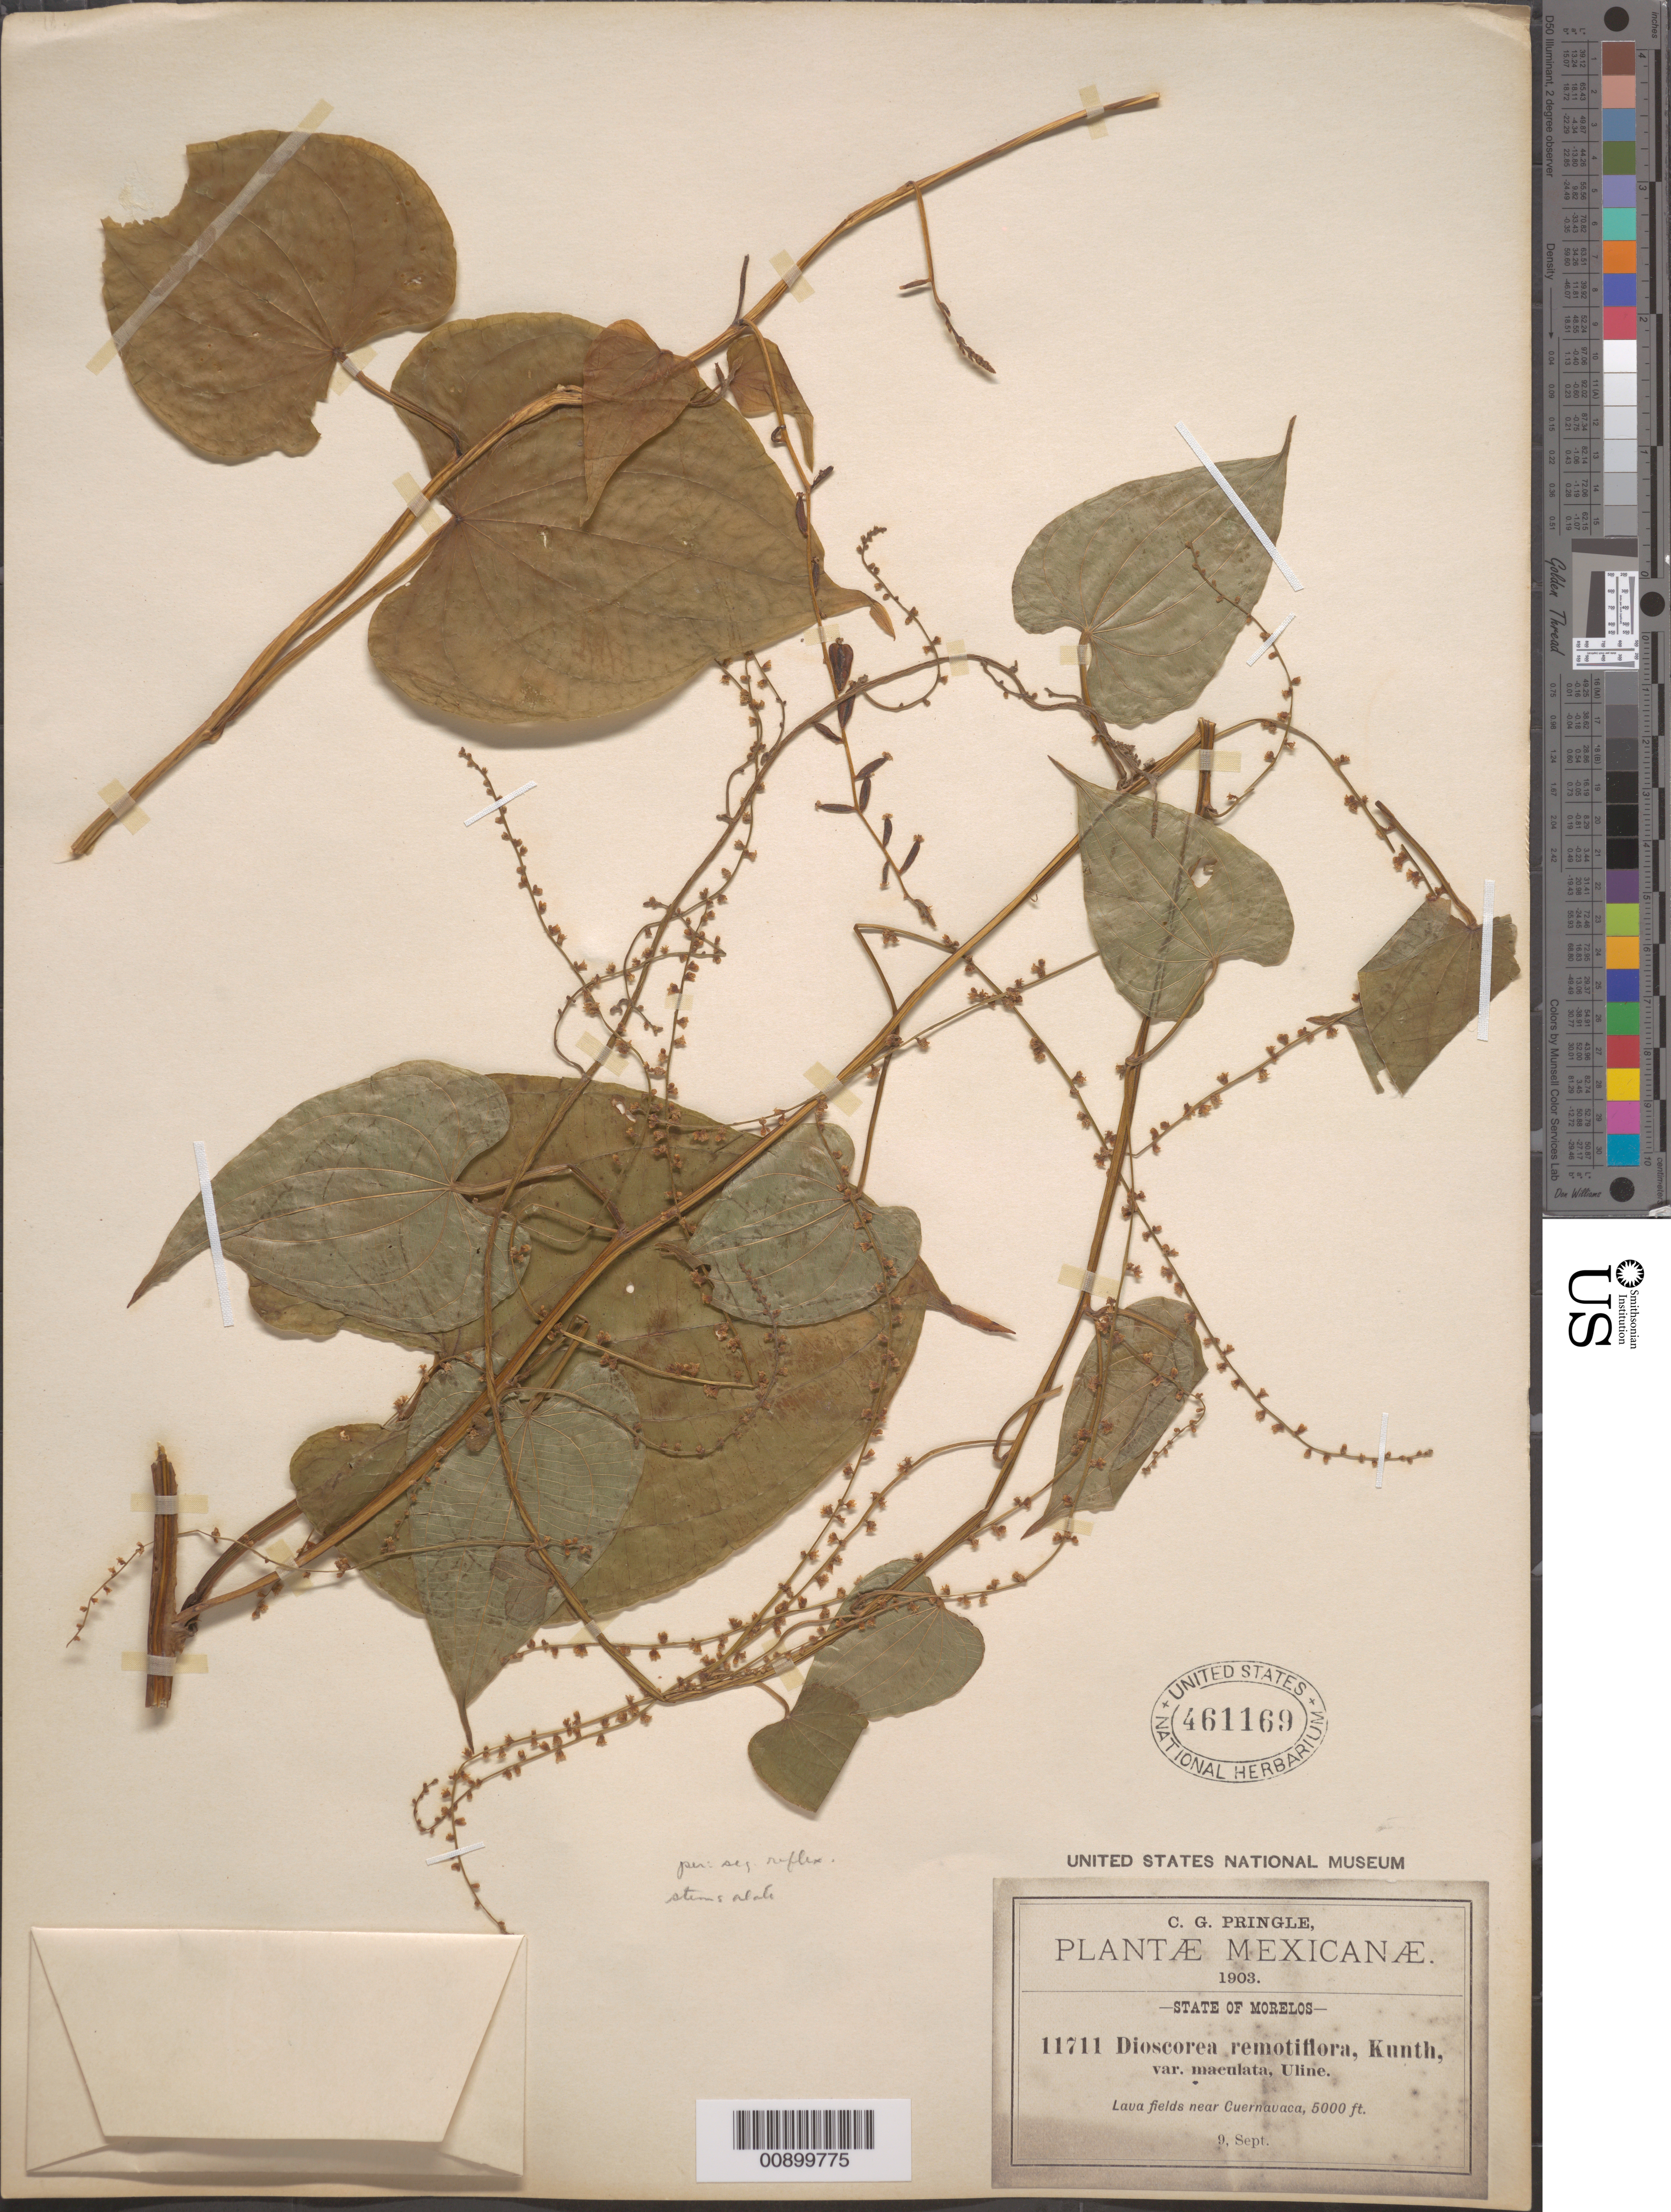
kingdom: Plantae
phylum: Tracheophyta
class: Liliopsida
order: Dioscoreales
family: Dioscoreaceae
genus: Dioscorea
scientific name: Dioscorea remotiflora var. maculata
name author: Uline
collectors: C. G. Pringle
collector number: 11711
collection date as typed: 09 Sep 1903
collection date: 1903-09-09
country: Mexico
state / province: Morelos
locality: Near Cuernavaca, Morelos.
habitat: Lava fields.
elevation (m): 1524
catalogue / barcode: US 461169